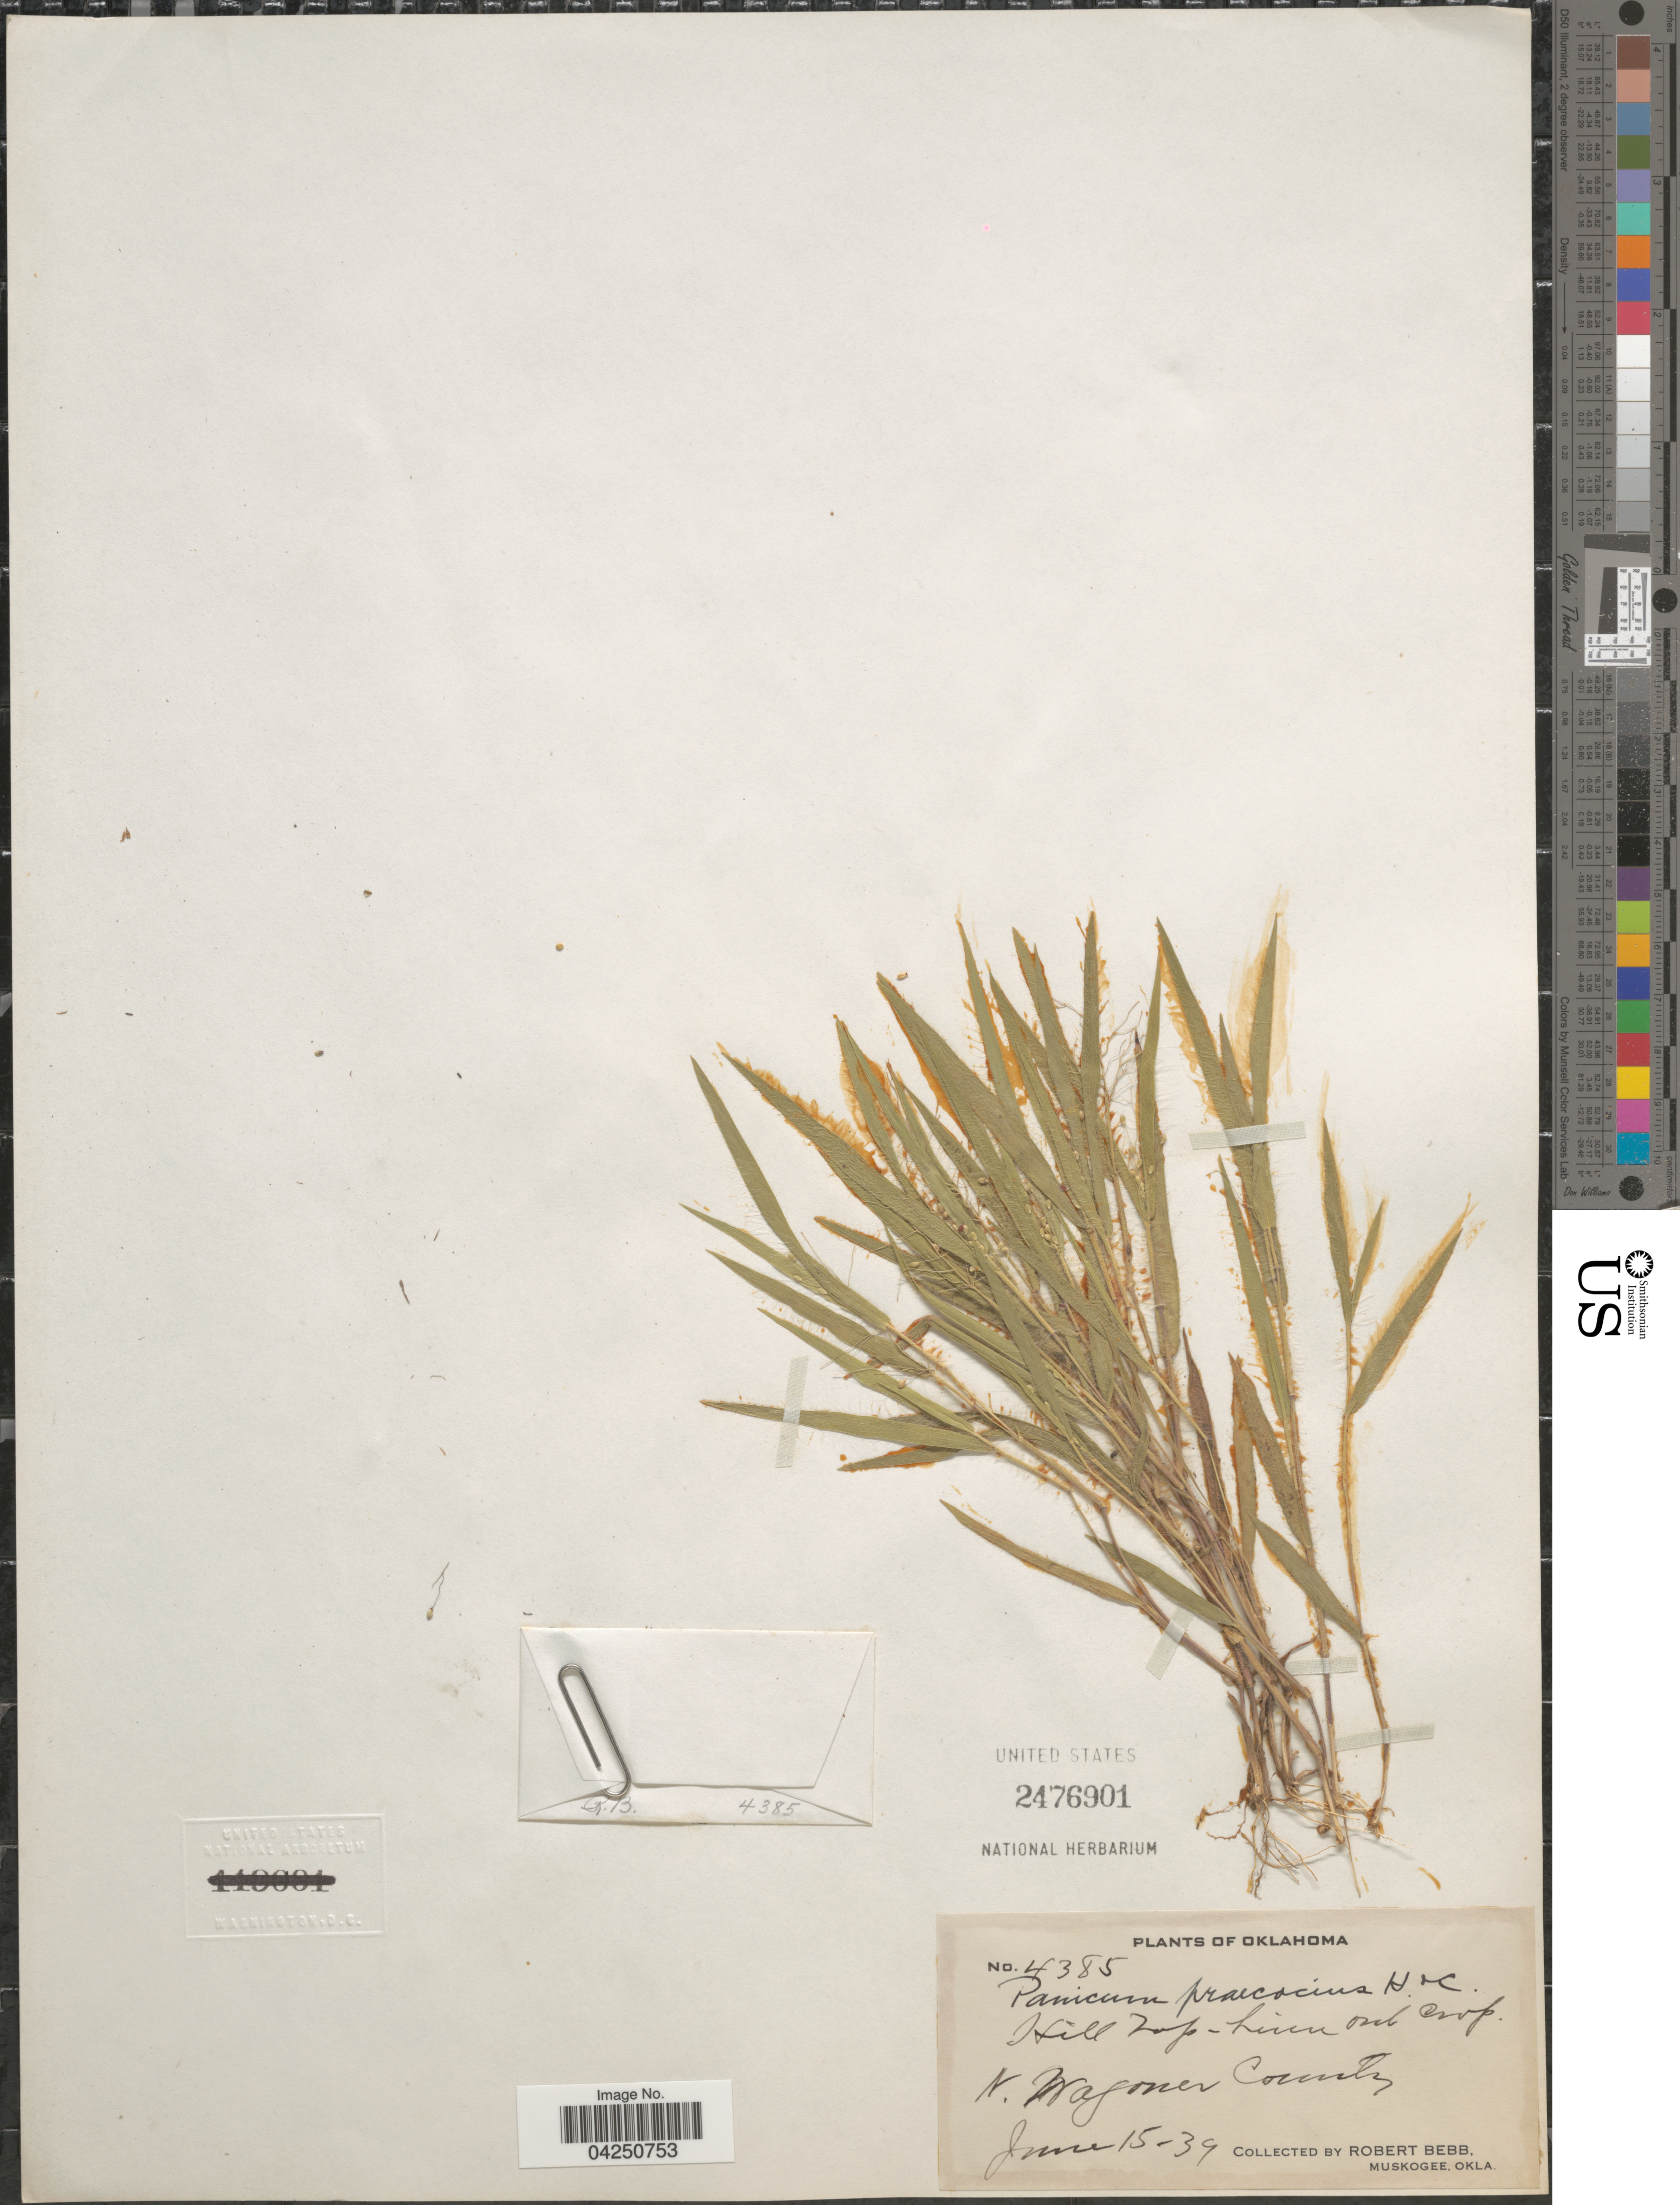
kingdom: Plantae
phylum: Tracheophyta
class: Liliopsida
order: Poales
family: Poaceae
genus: Dichanthelium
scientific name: Dichanthelium acuminatum var. acuminatum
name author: (Sw.) Gould & C.A. Clark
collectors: R. Bebb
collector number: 4385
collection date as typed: Transcribed d/m/y: 15/6/39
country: United States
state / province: Oklahoma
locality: Hill top [illegible text] . N Wagoner County.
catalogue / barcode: US 2476901